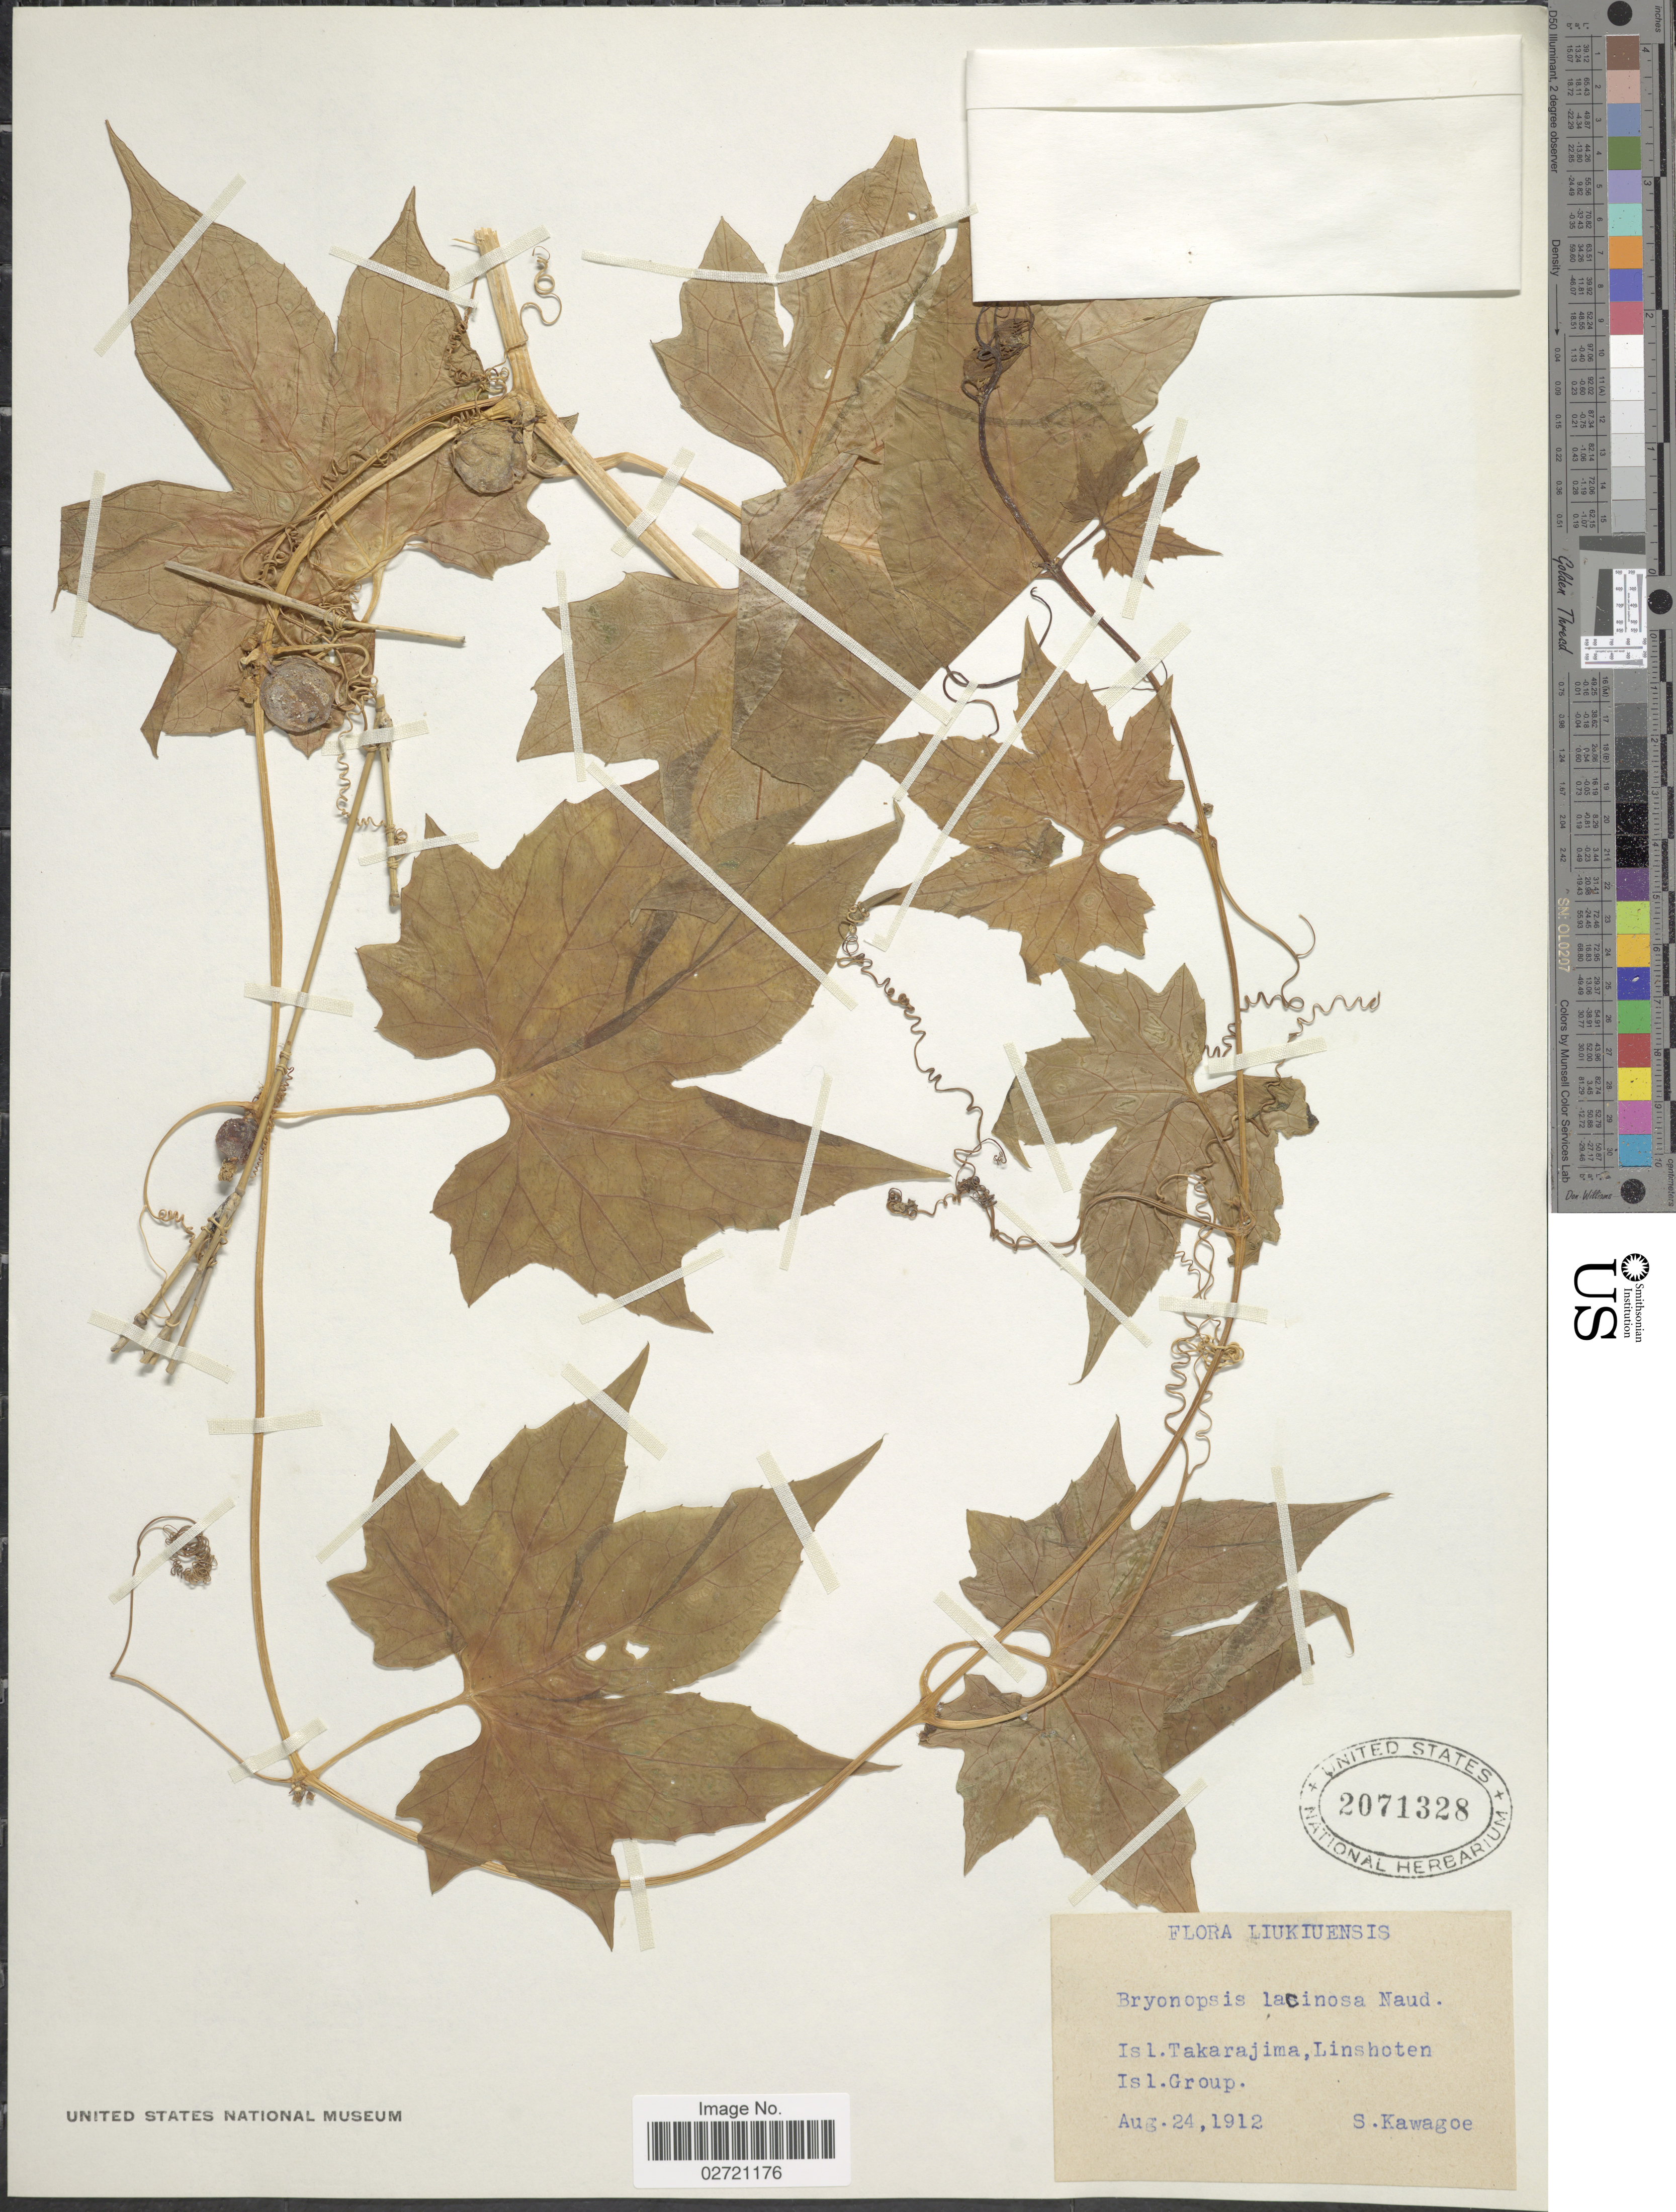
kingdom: Plantae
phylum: Tracheophyta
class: Magnoliopsida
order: Cucurbitales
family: Cucurbitaceae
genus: Diplocyclos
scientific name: Diplocyclos palmatus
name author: (L.) C. Jeffrey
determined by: Strong, Mark T., (BOT), Smithsonian Institution - National Museum of Natural History (UNITED STATES)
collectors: S. Kawagoe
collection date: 1912-08-24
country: Japan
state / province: Okinawa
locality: Liukiuensis. Isl. Takarajima, Linshoten Isl. Group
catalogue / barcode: US 2071328